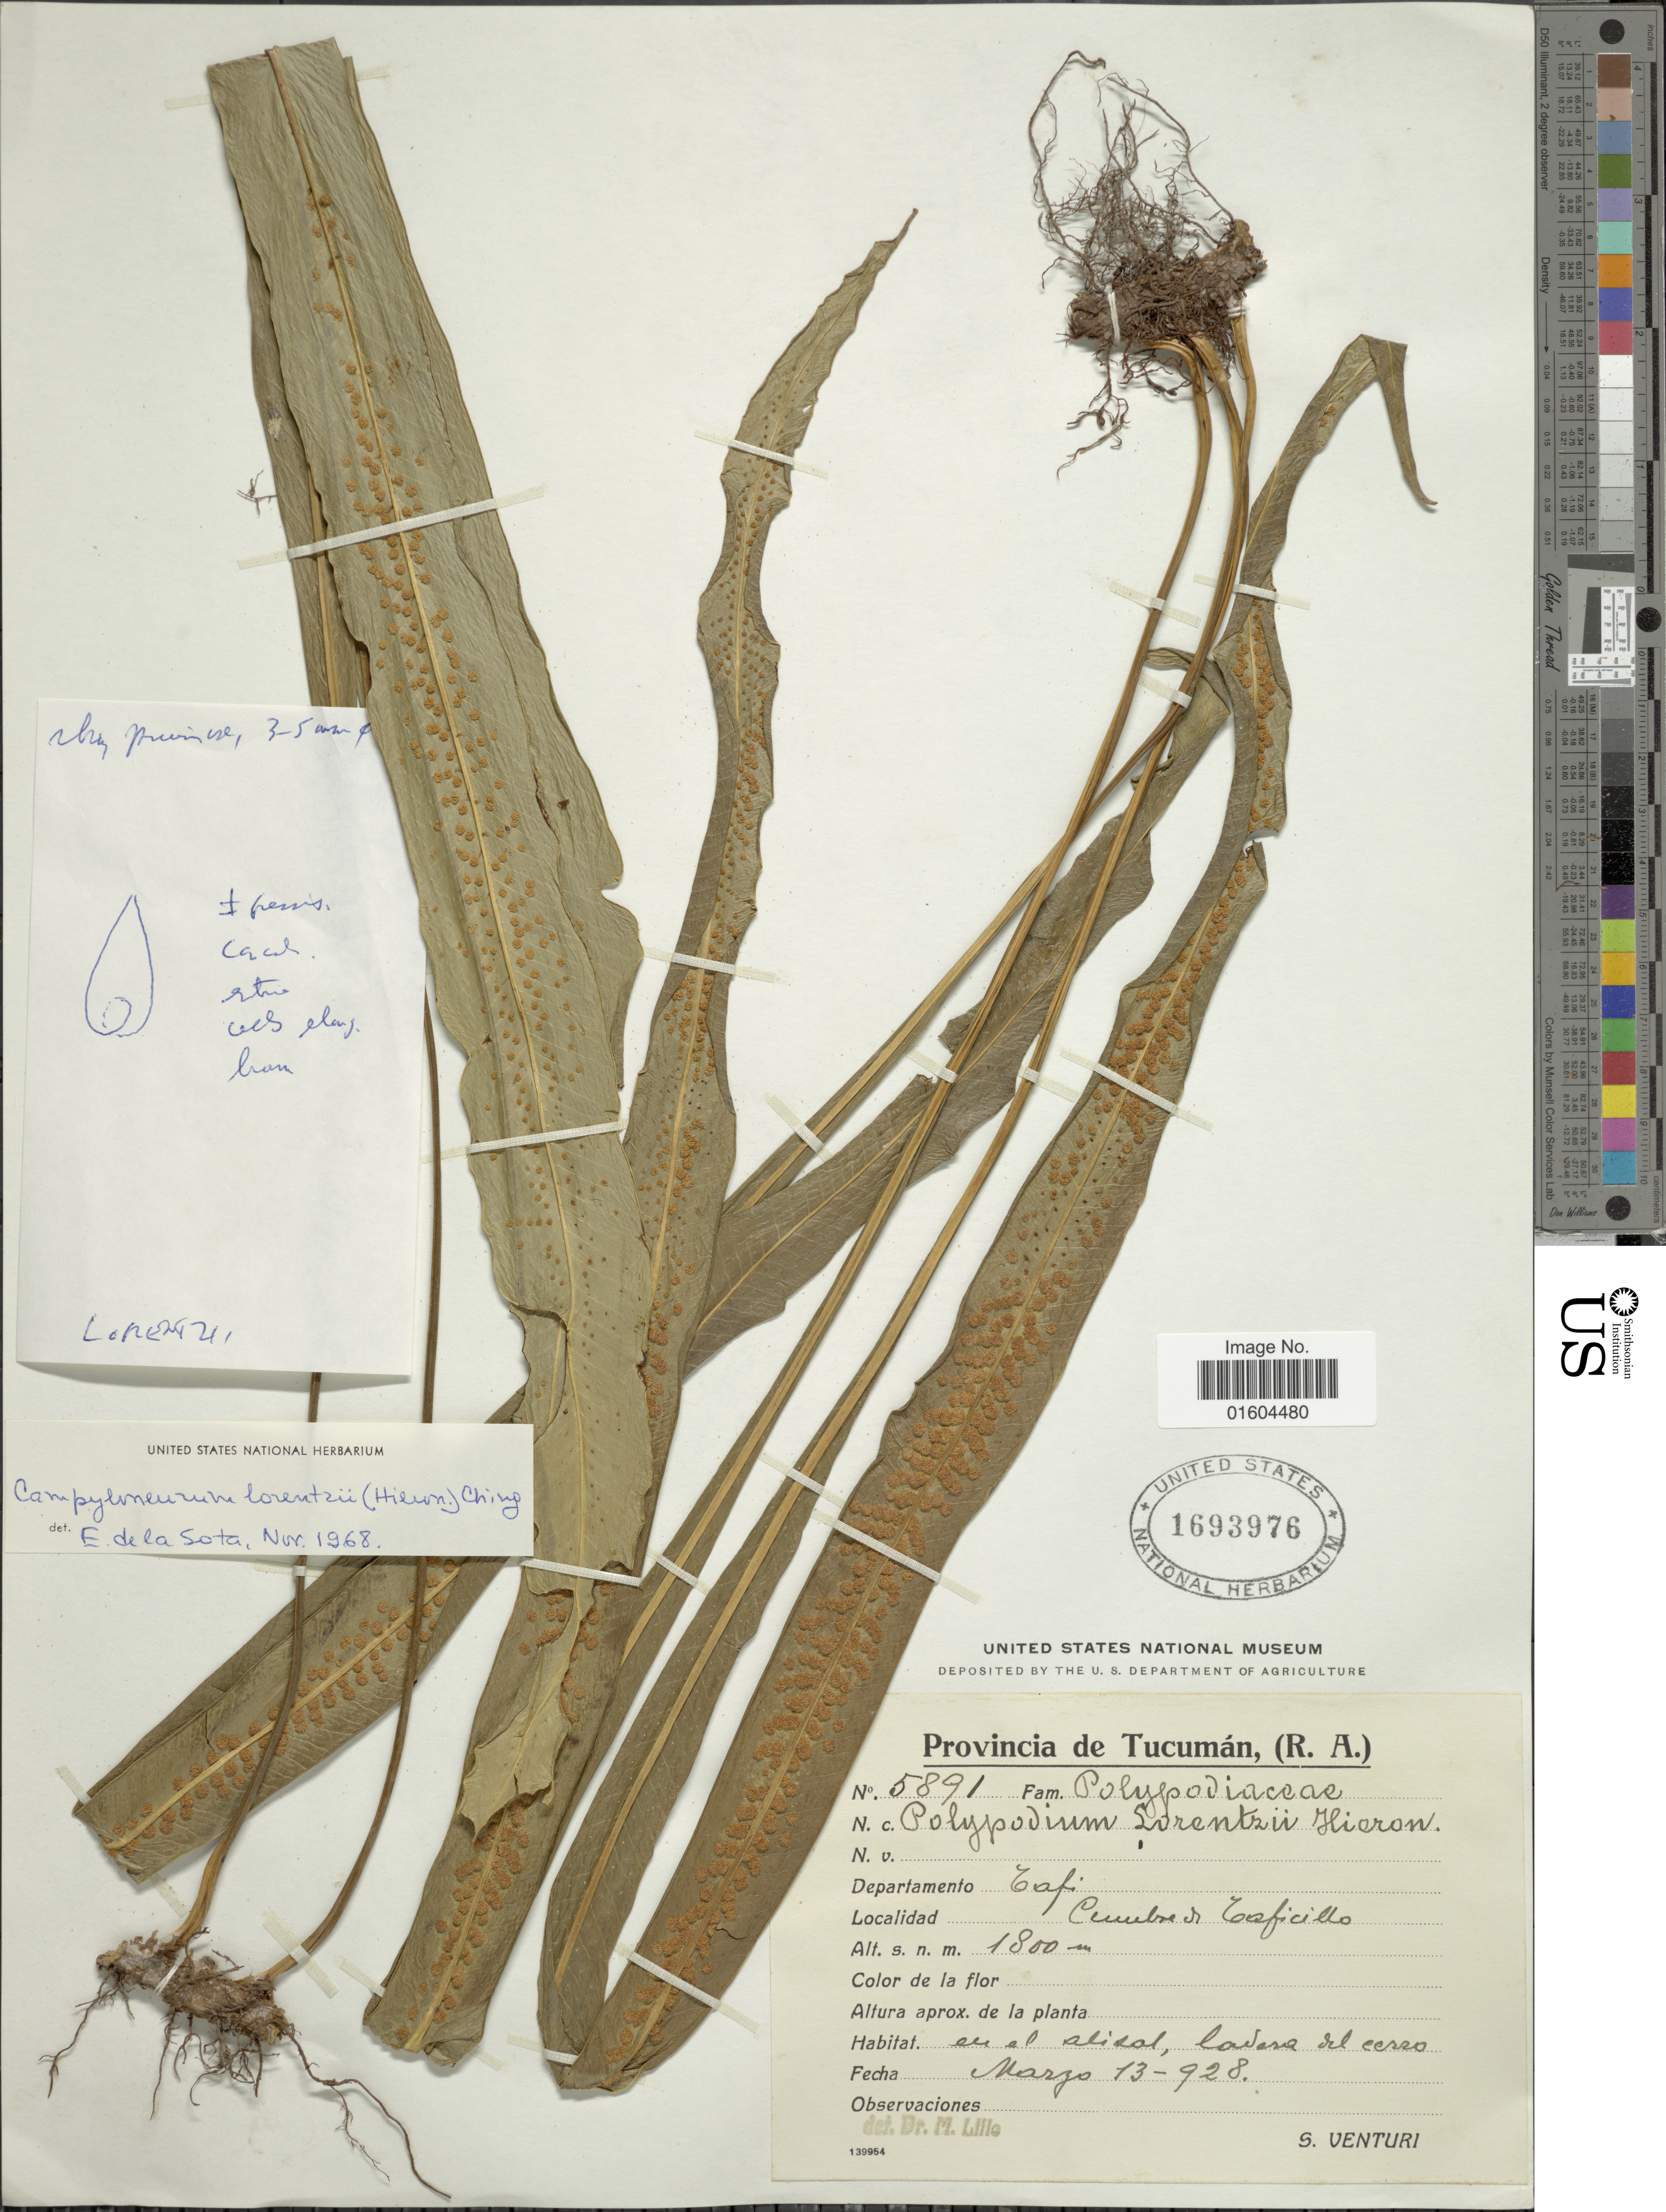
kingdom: Plantae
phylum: Tracheophyta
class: Polypodiopsida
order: Polypodiales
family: Polypodiaceae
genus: Campyloneurum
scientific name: Campyloneurum lorentzii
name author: (Hieron.) Ching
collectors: S. Venturi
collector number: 5891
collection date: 1928-05-13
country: Argentina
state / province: Tucumán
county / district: Tafí Viejo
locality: Cumbre de Taficillo.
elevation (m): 1800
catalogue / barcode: US 1693976